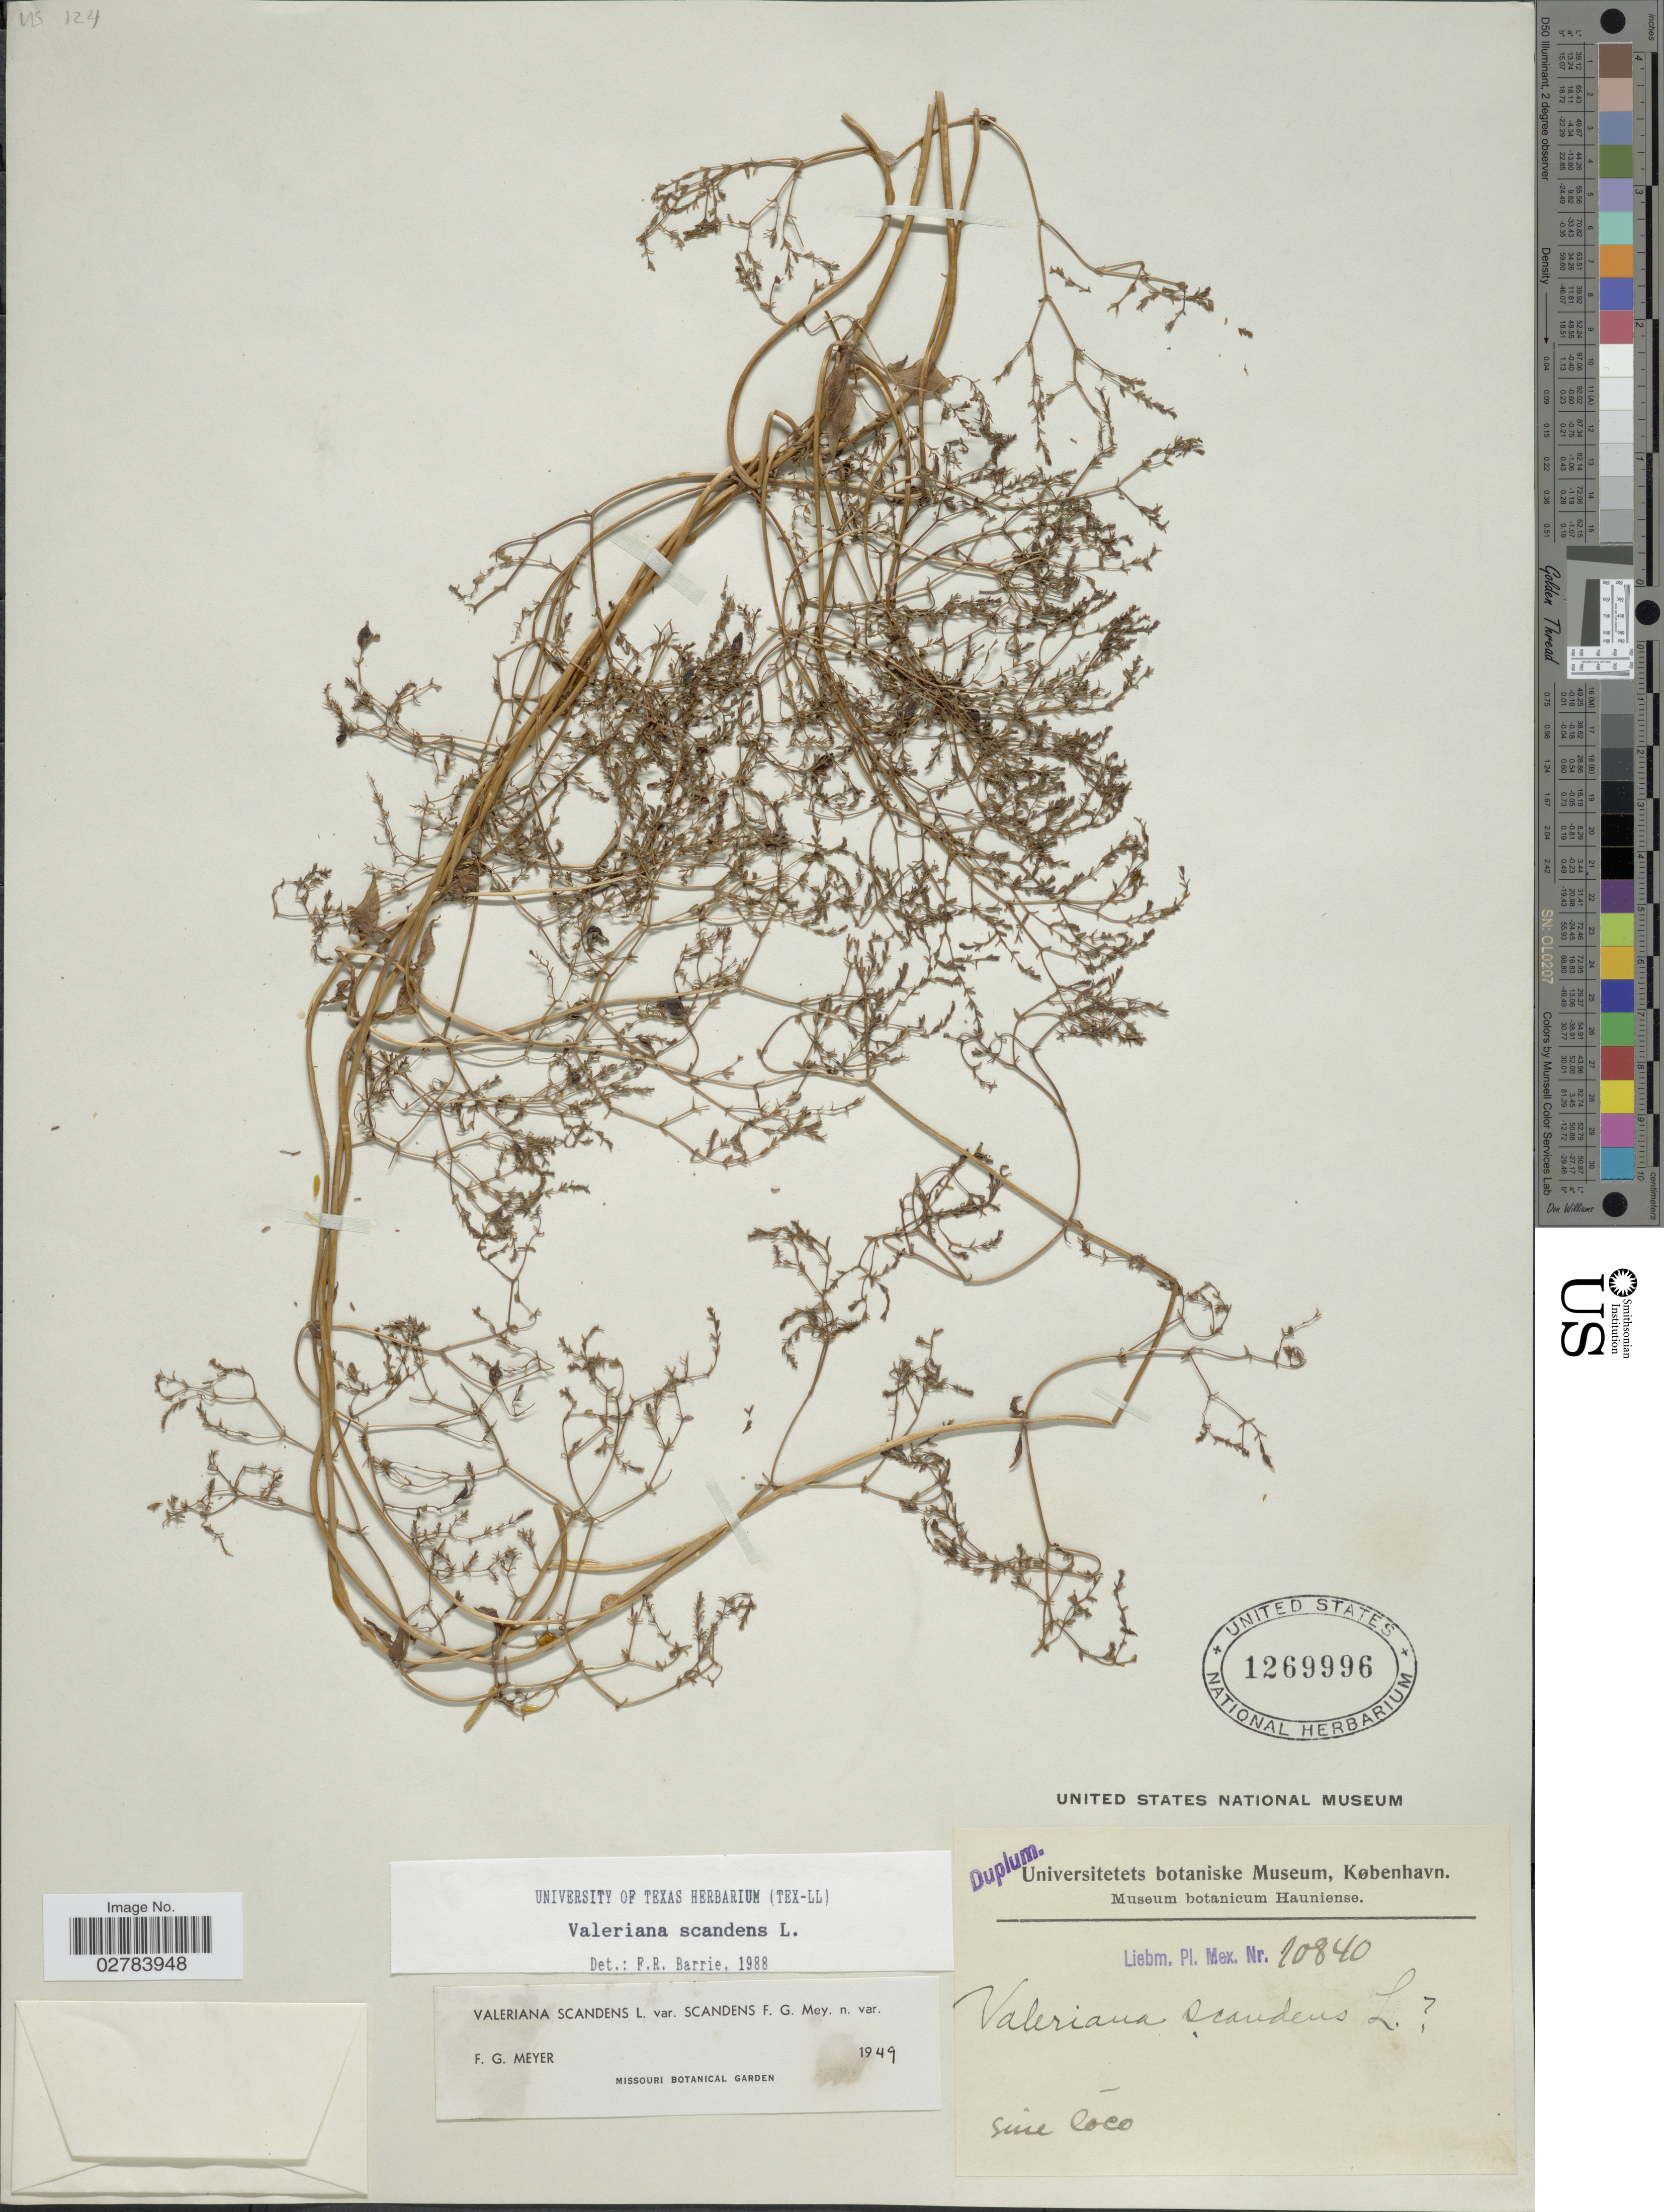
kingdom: Plantae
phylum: Tracheophyta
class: Magnoliopsida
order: Dipsacales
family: Caprifoliaceae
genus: Valeriana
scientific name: Valeriana scandens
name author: L.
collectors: Liebmann, --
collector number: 10840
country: Mexico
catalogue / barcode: US 1269996